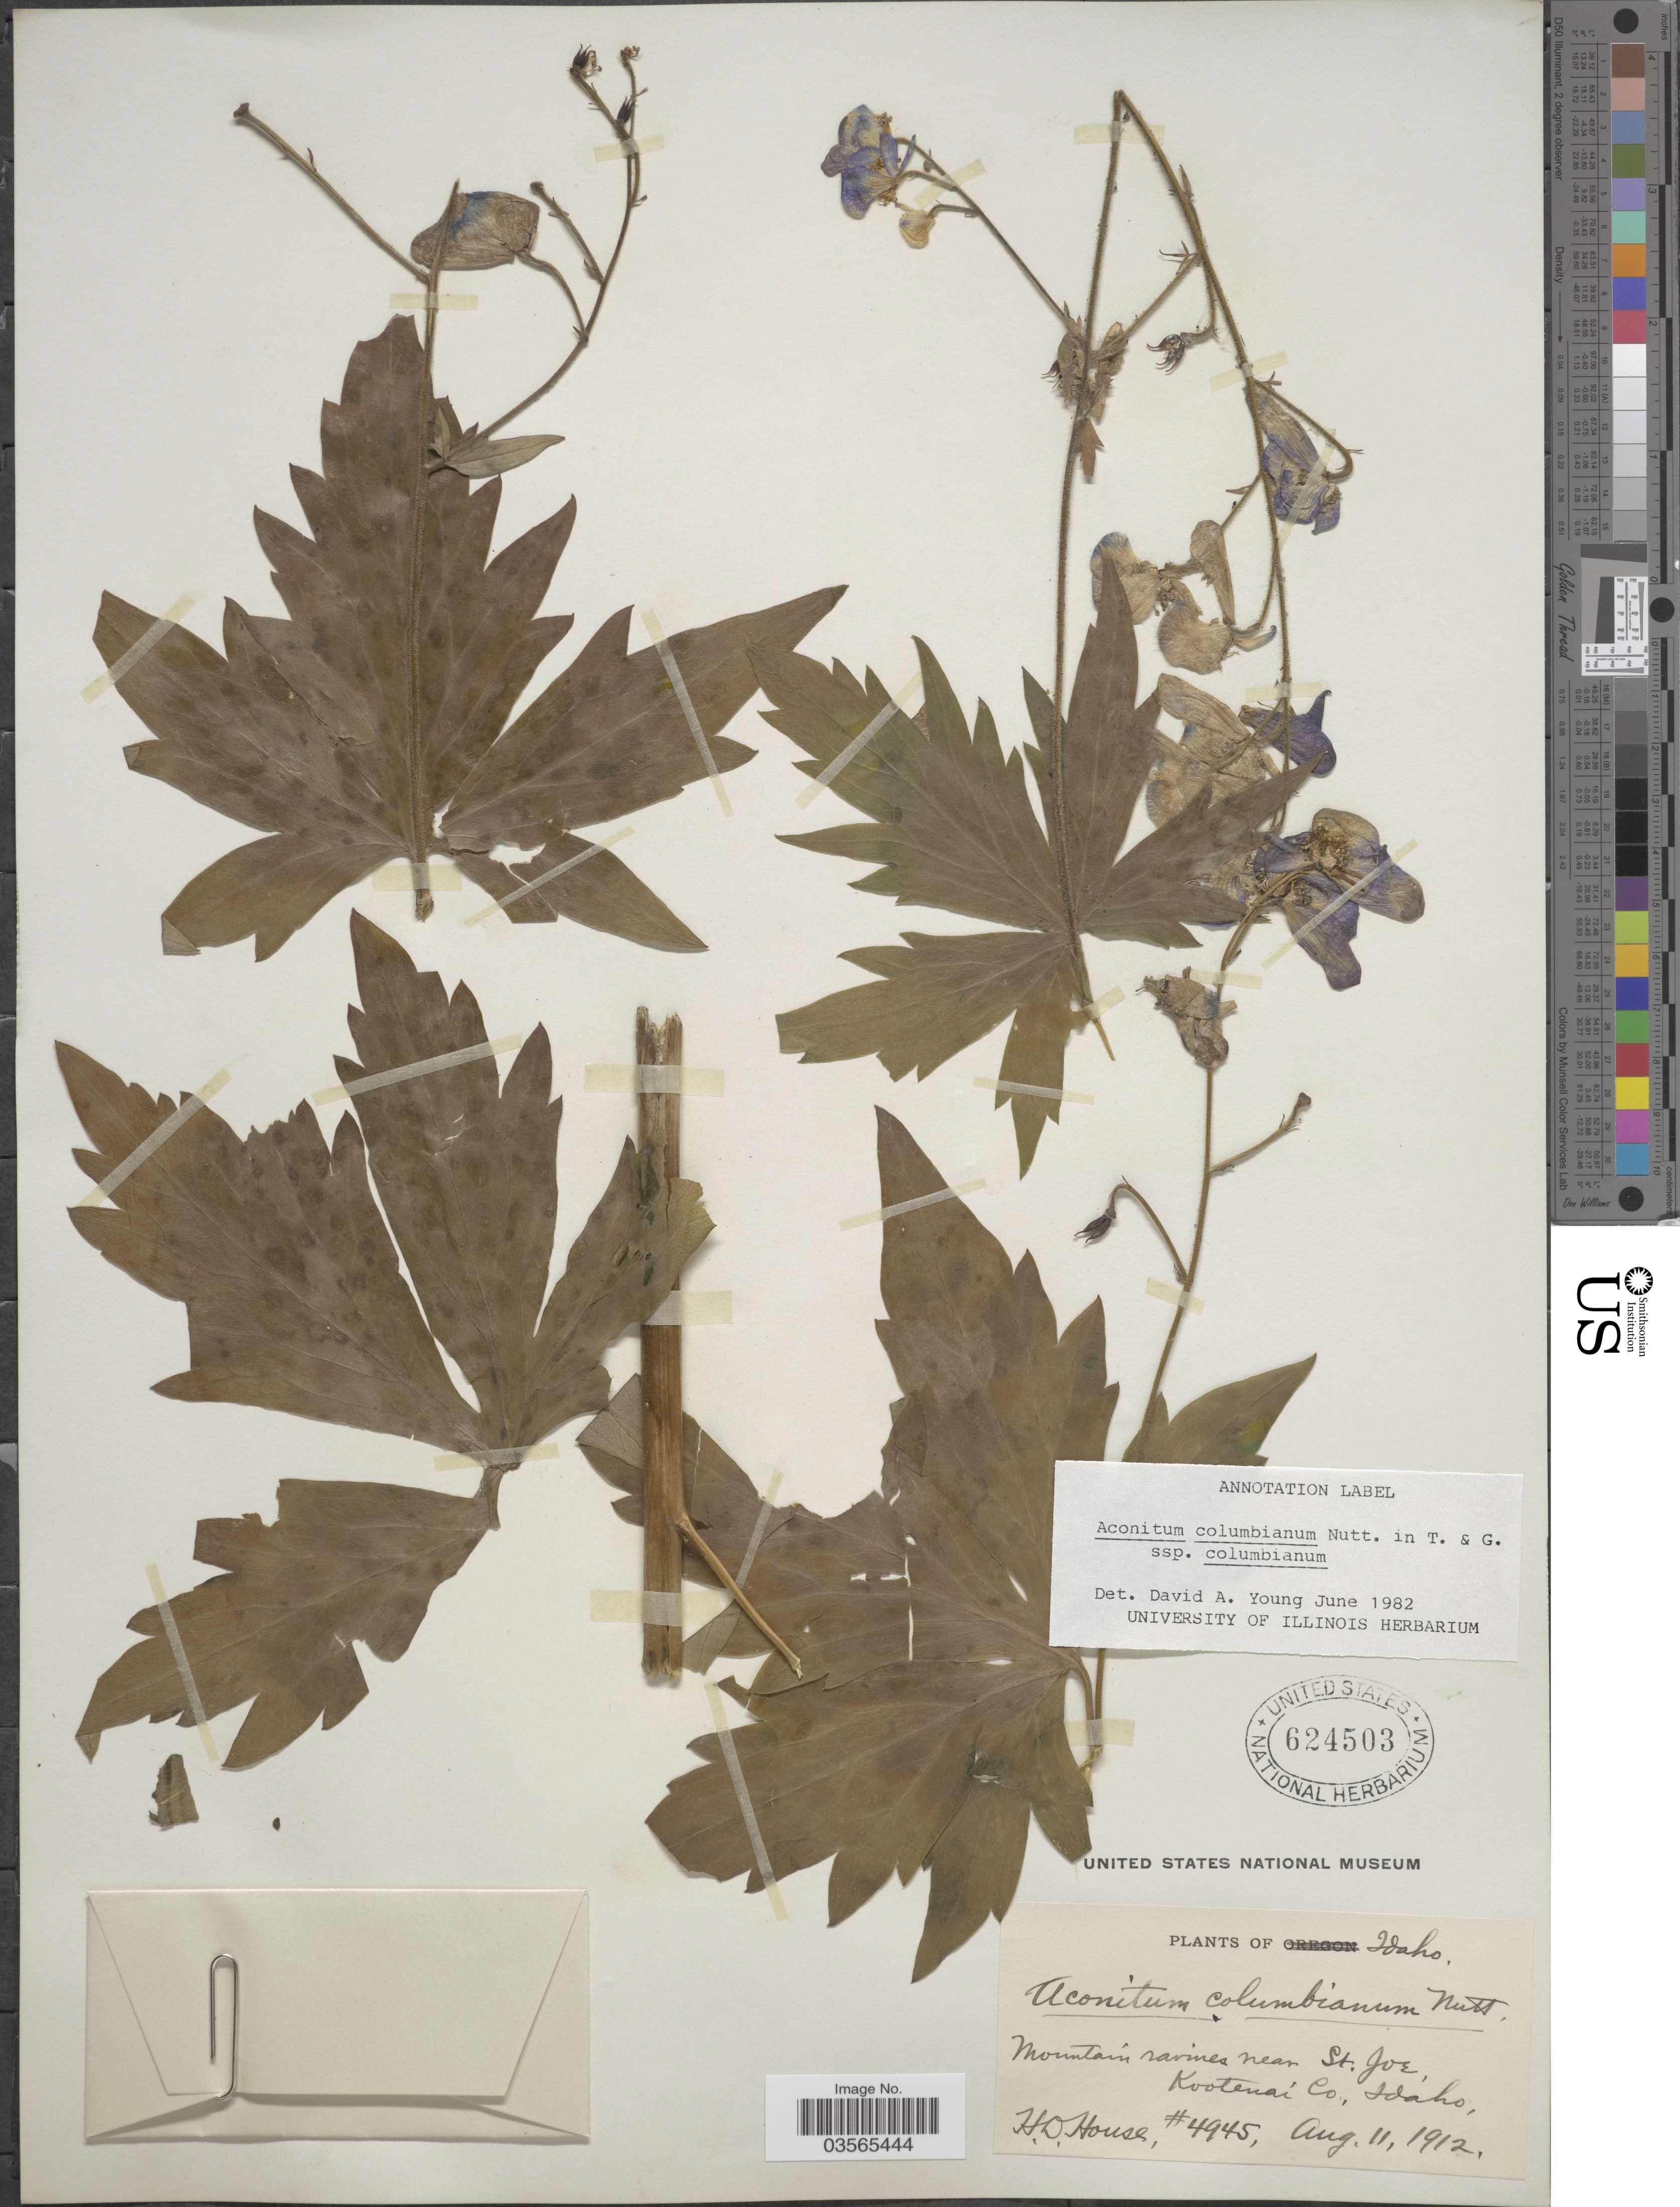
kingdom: Plantae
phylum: Tracheophyta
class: Magnoliopsida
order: Ranunculales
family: Ranunculaceae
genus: Aconitum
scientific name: Aconitum columbianum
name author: Nutt.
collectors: H. D. House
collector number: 4945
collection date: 1912-08-11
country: United States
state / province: Idaho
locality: Mountain ravines near St. Joe, Kootenai Co.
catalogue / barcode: US 624503